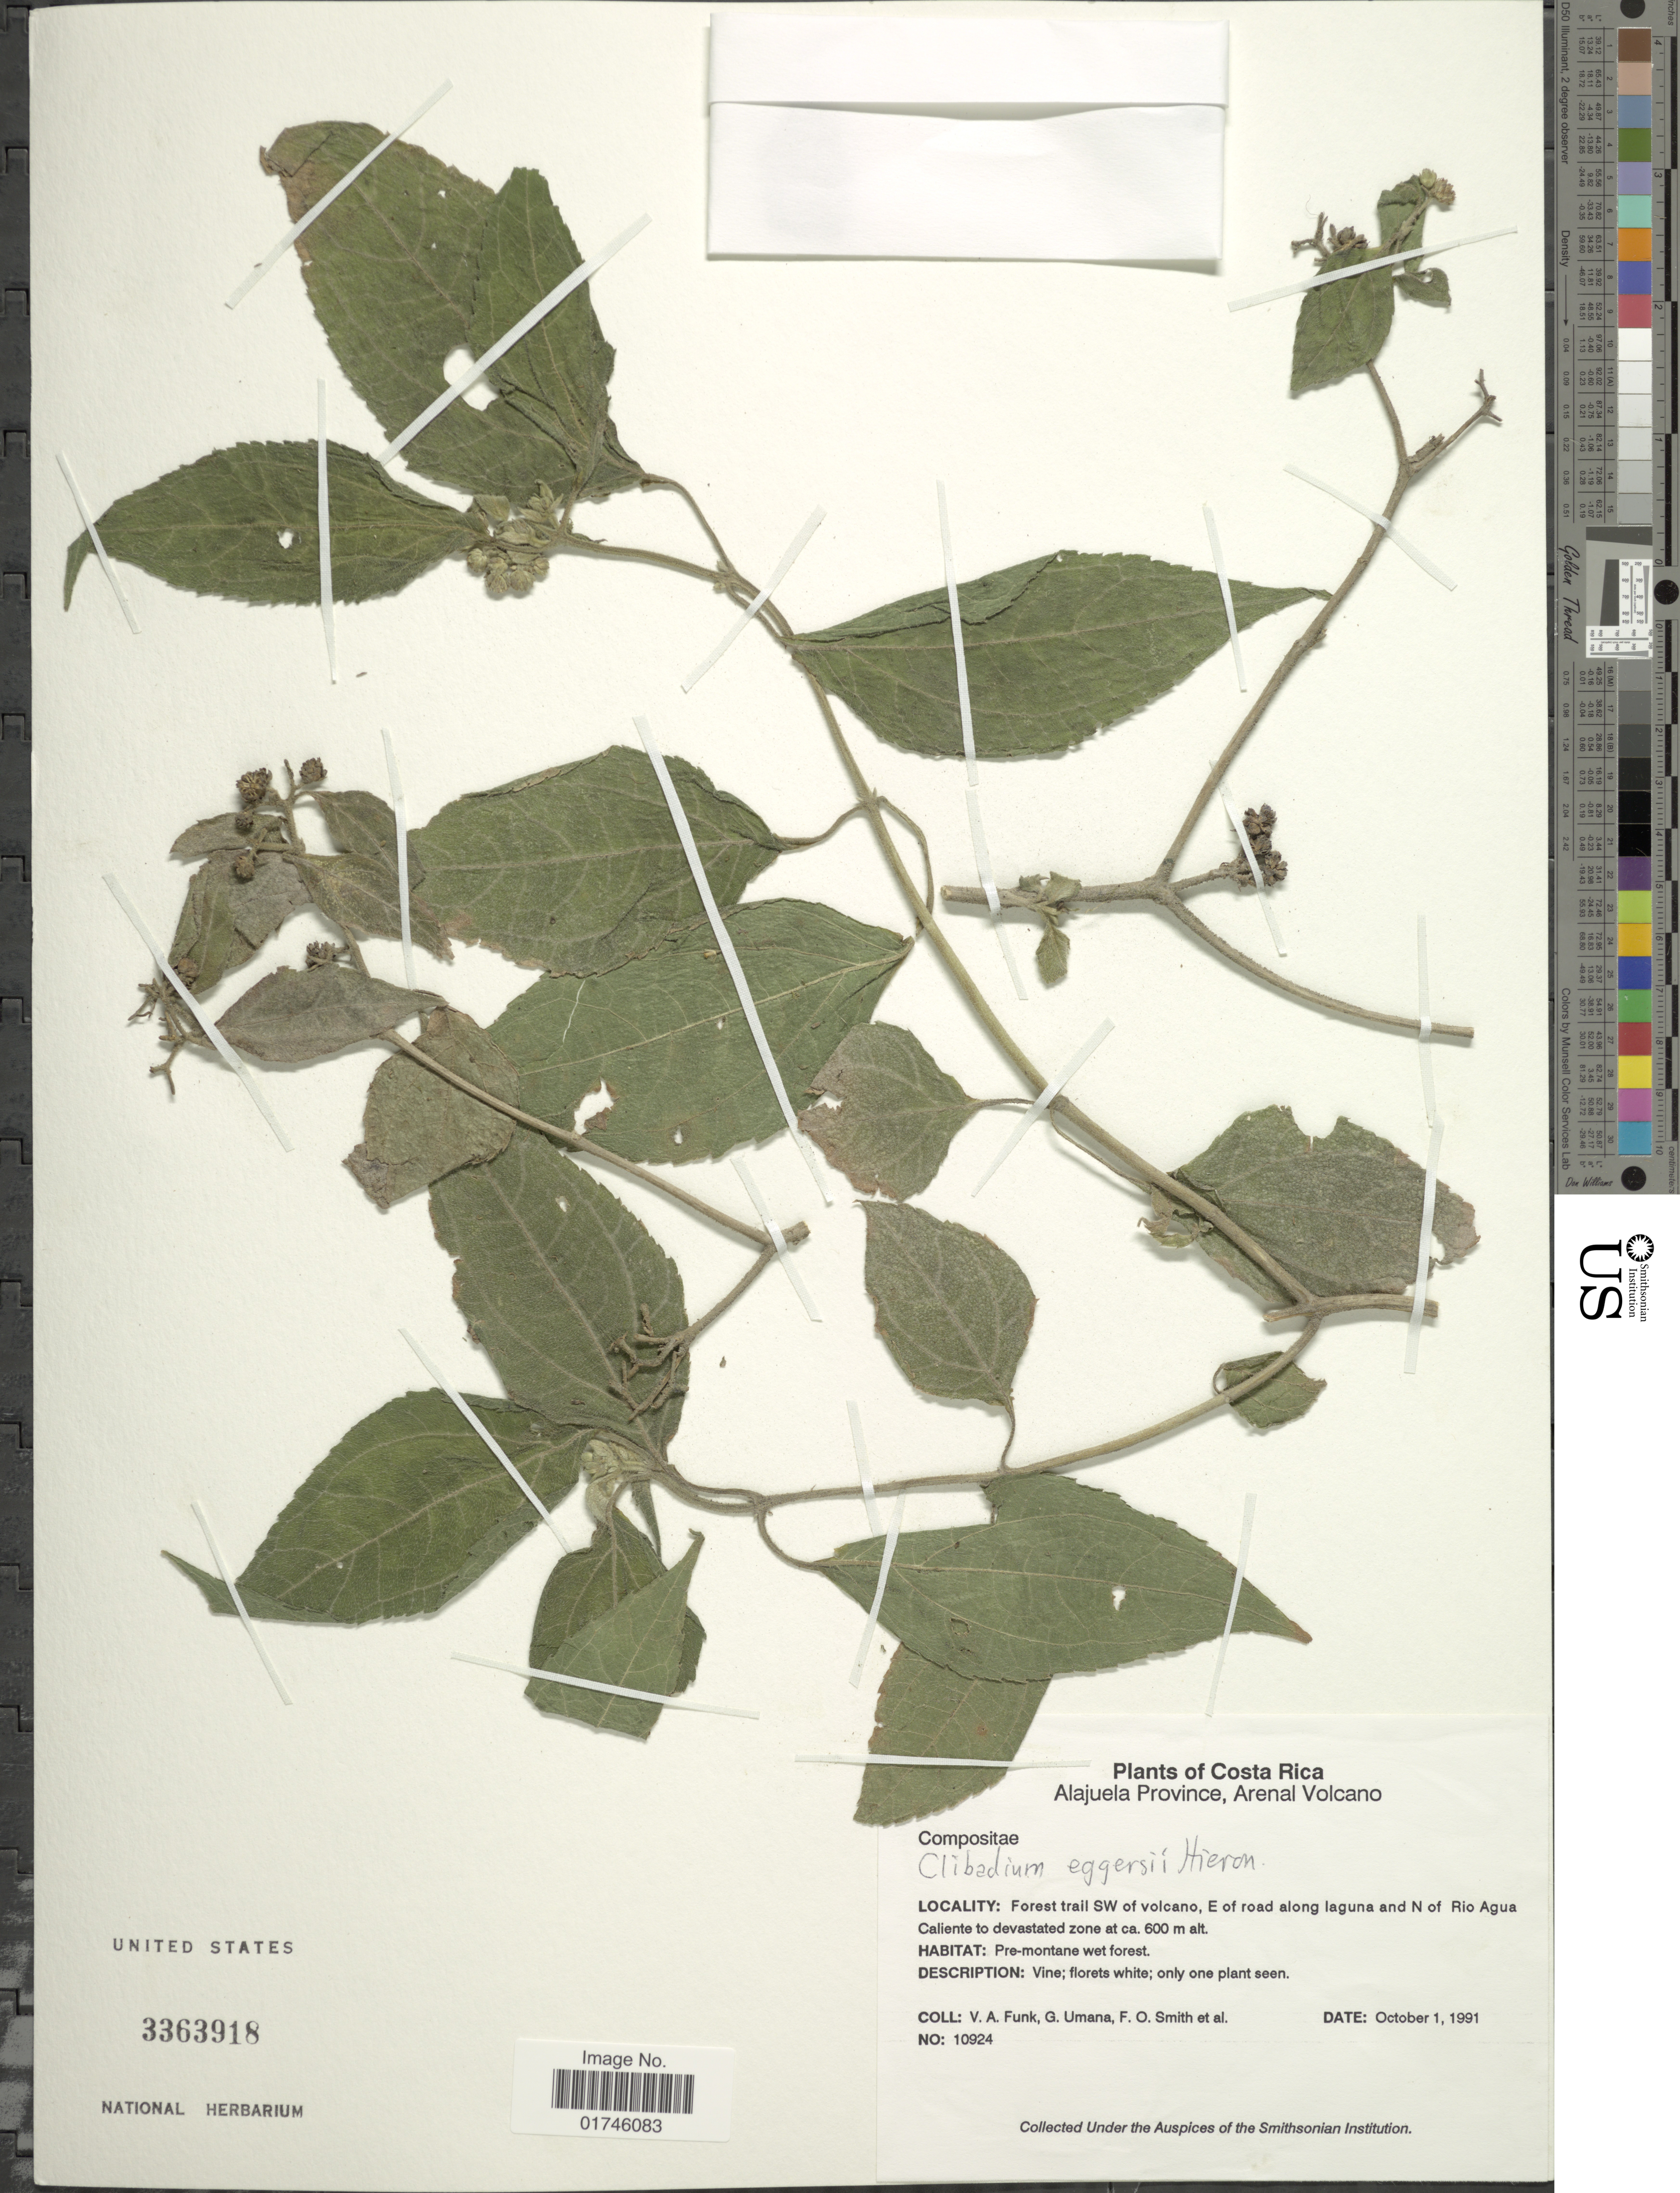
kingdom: Plantae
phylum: Tracheophyta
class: Magnoliopsida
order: Asterales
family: Asteraceae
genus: Clibadium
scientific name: Clibadium eggersii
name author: Hieron.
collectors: V. Funk, G. Umana, F. Smith & et al.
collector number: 10924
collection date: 1991-10-01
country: Costa Rica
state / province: Alajuela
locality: Alajuela Province, Arenal Volcano. Forest trail SW of volcano, E of road along laguna and N of rio Agua Caliente to devastated zone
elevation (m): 600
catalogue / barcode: US 3363918